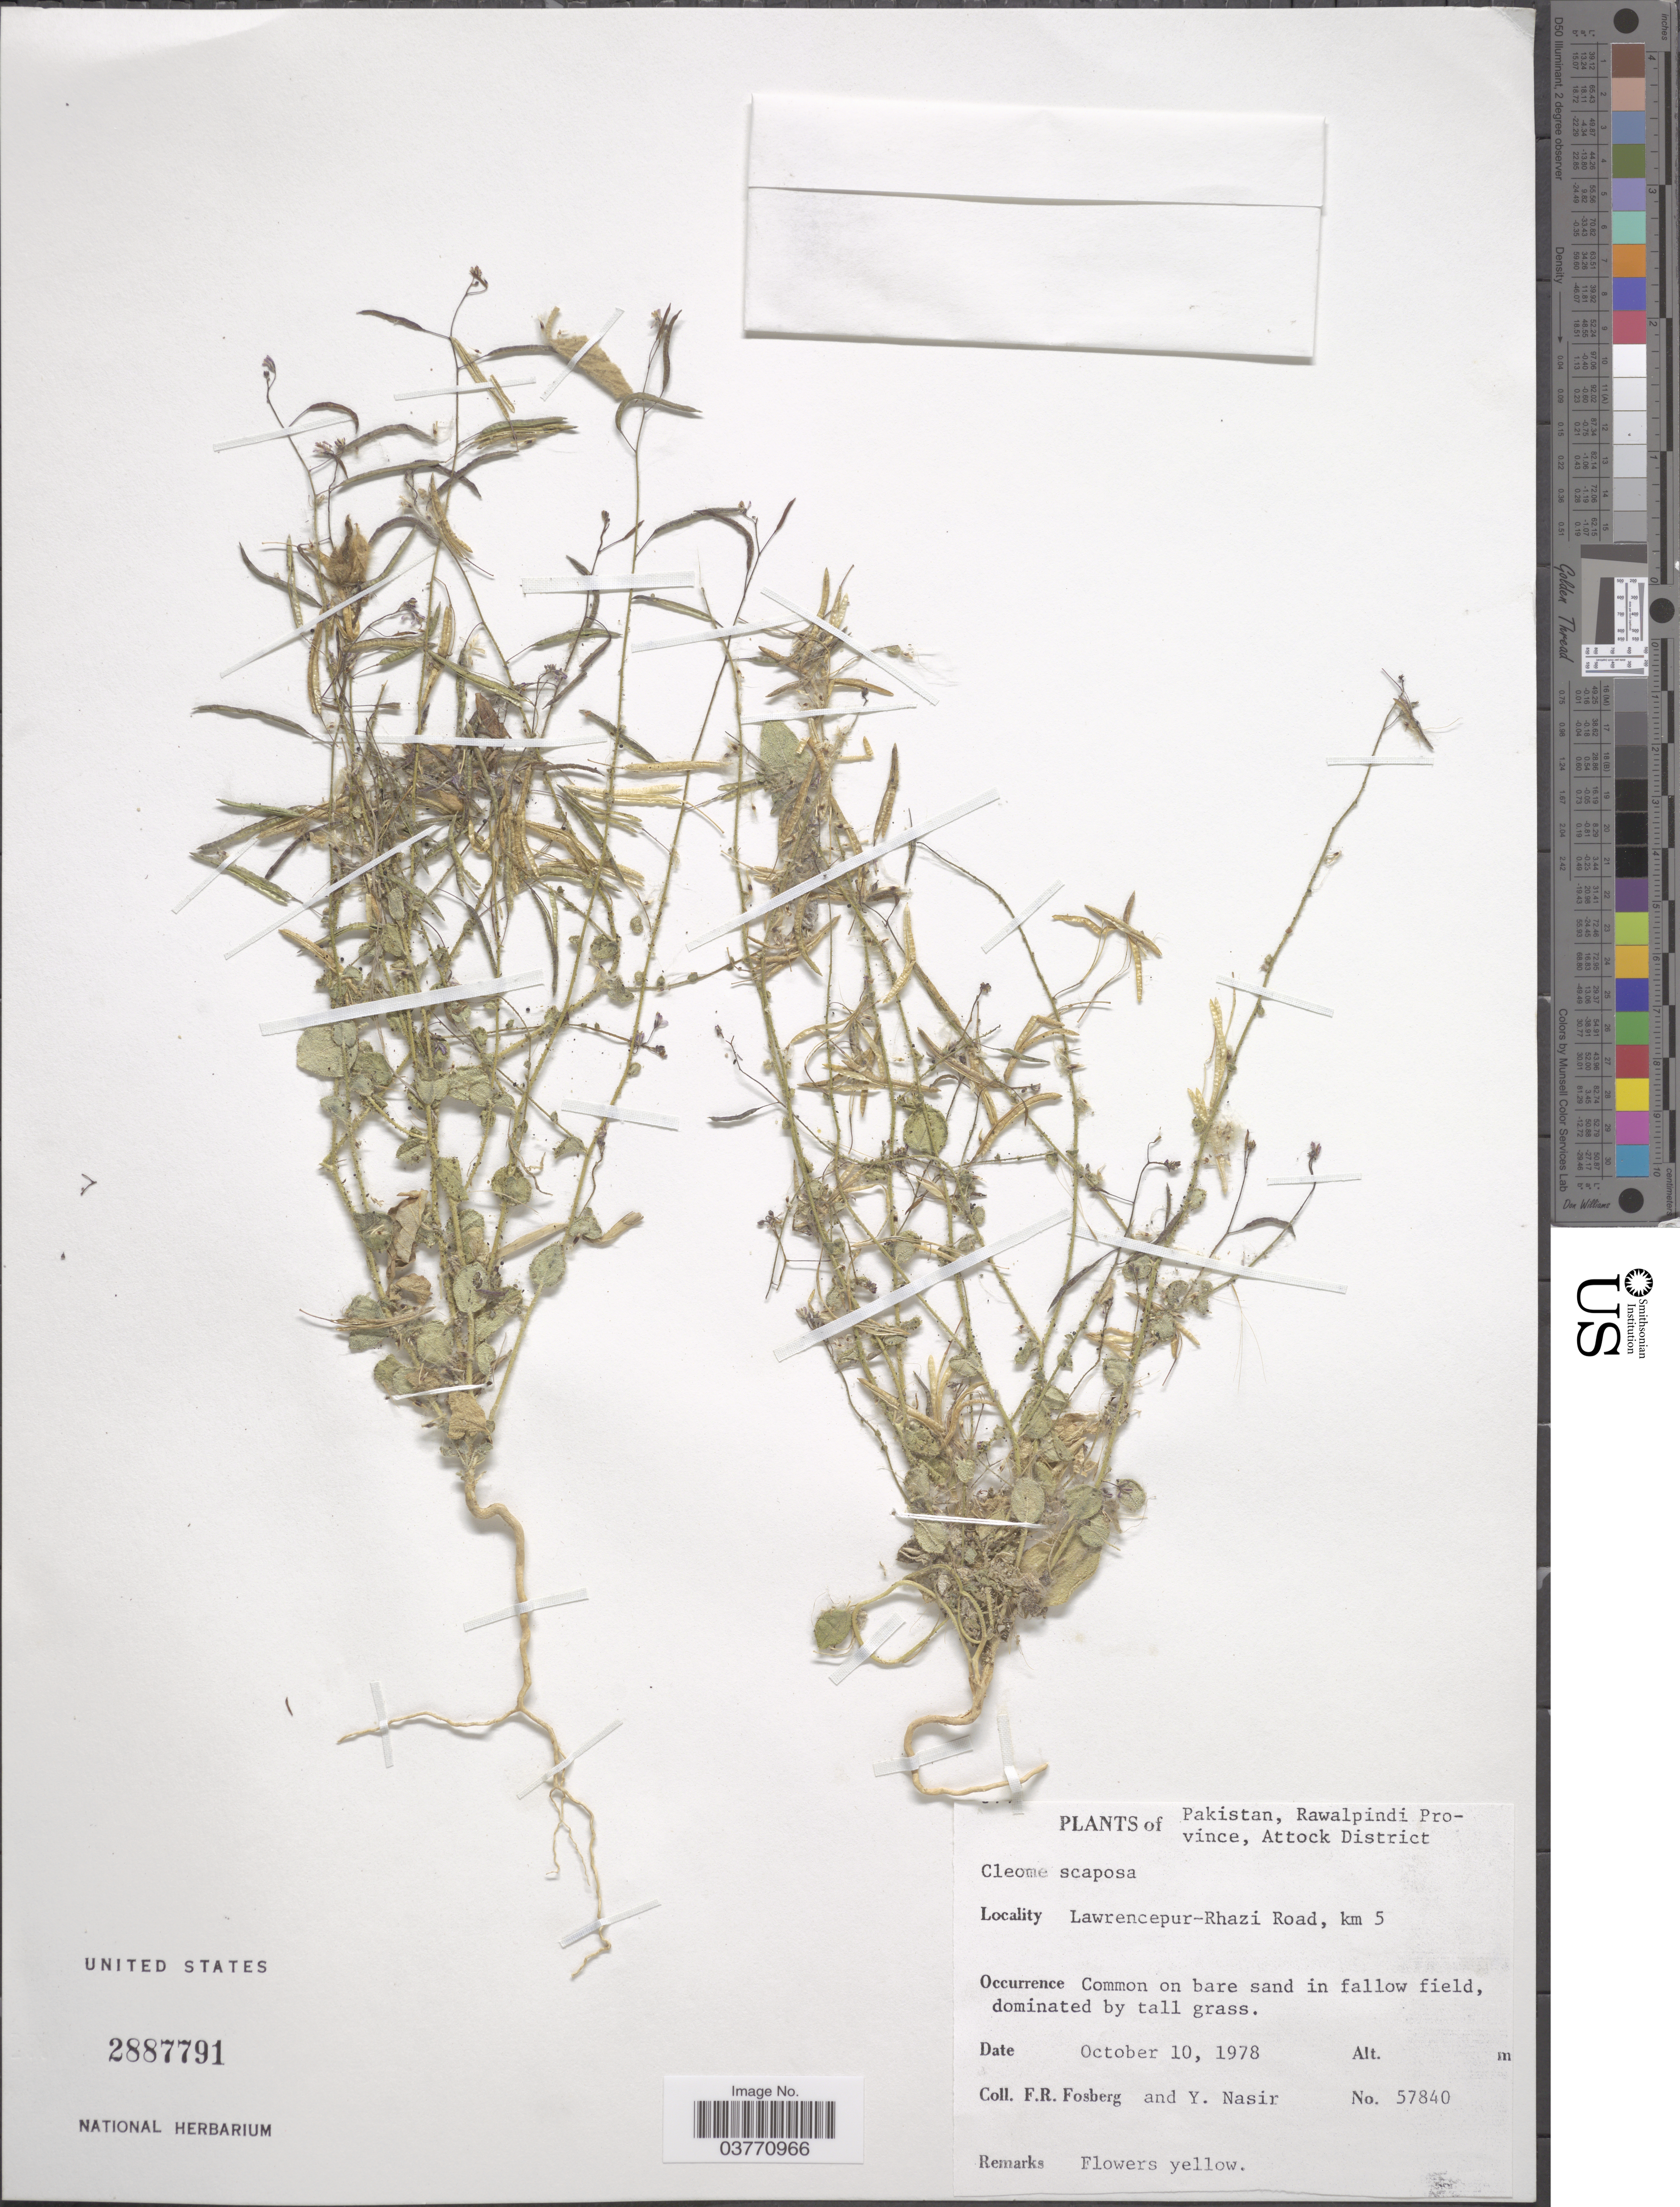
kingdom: Plantae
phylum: Tracheophyta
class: Magnoliopsida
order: Brassicales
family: Cleomaceae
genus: Gilgella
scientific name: Gilgella scaposa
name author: (DC.) Roalson & J.C. Hall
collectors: F. R. Fosberg & Y. Nasir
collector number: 57840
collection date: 1978-10-10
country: Pakistan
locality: Rawalpindi Province, Attock District. Lawrencepur-Rhazi Road, km 5.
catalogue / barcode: US 2887791